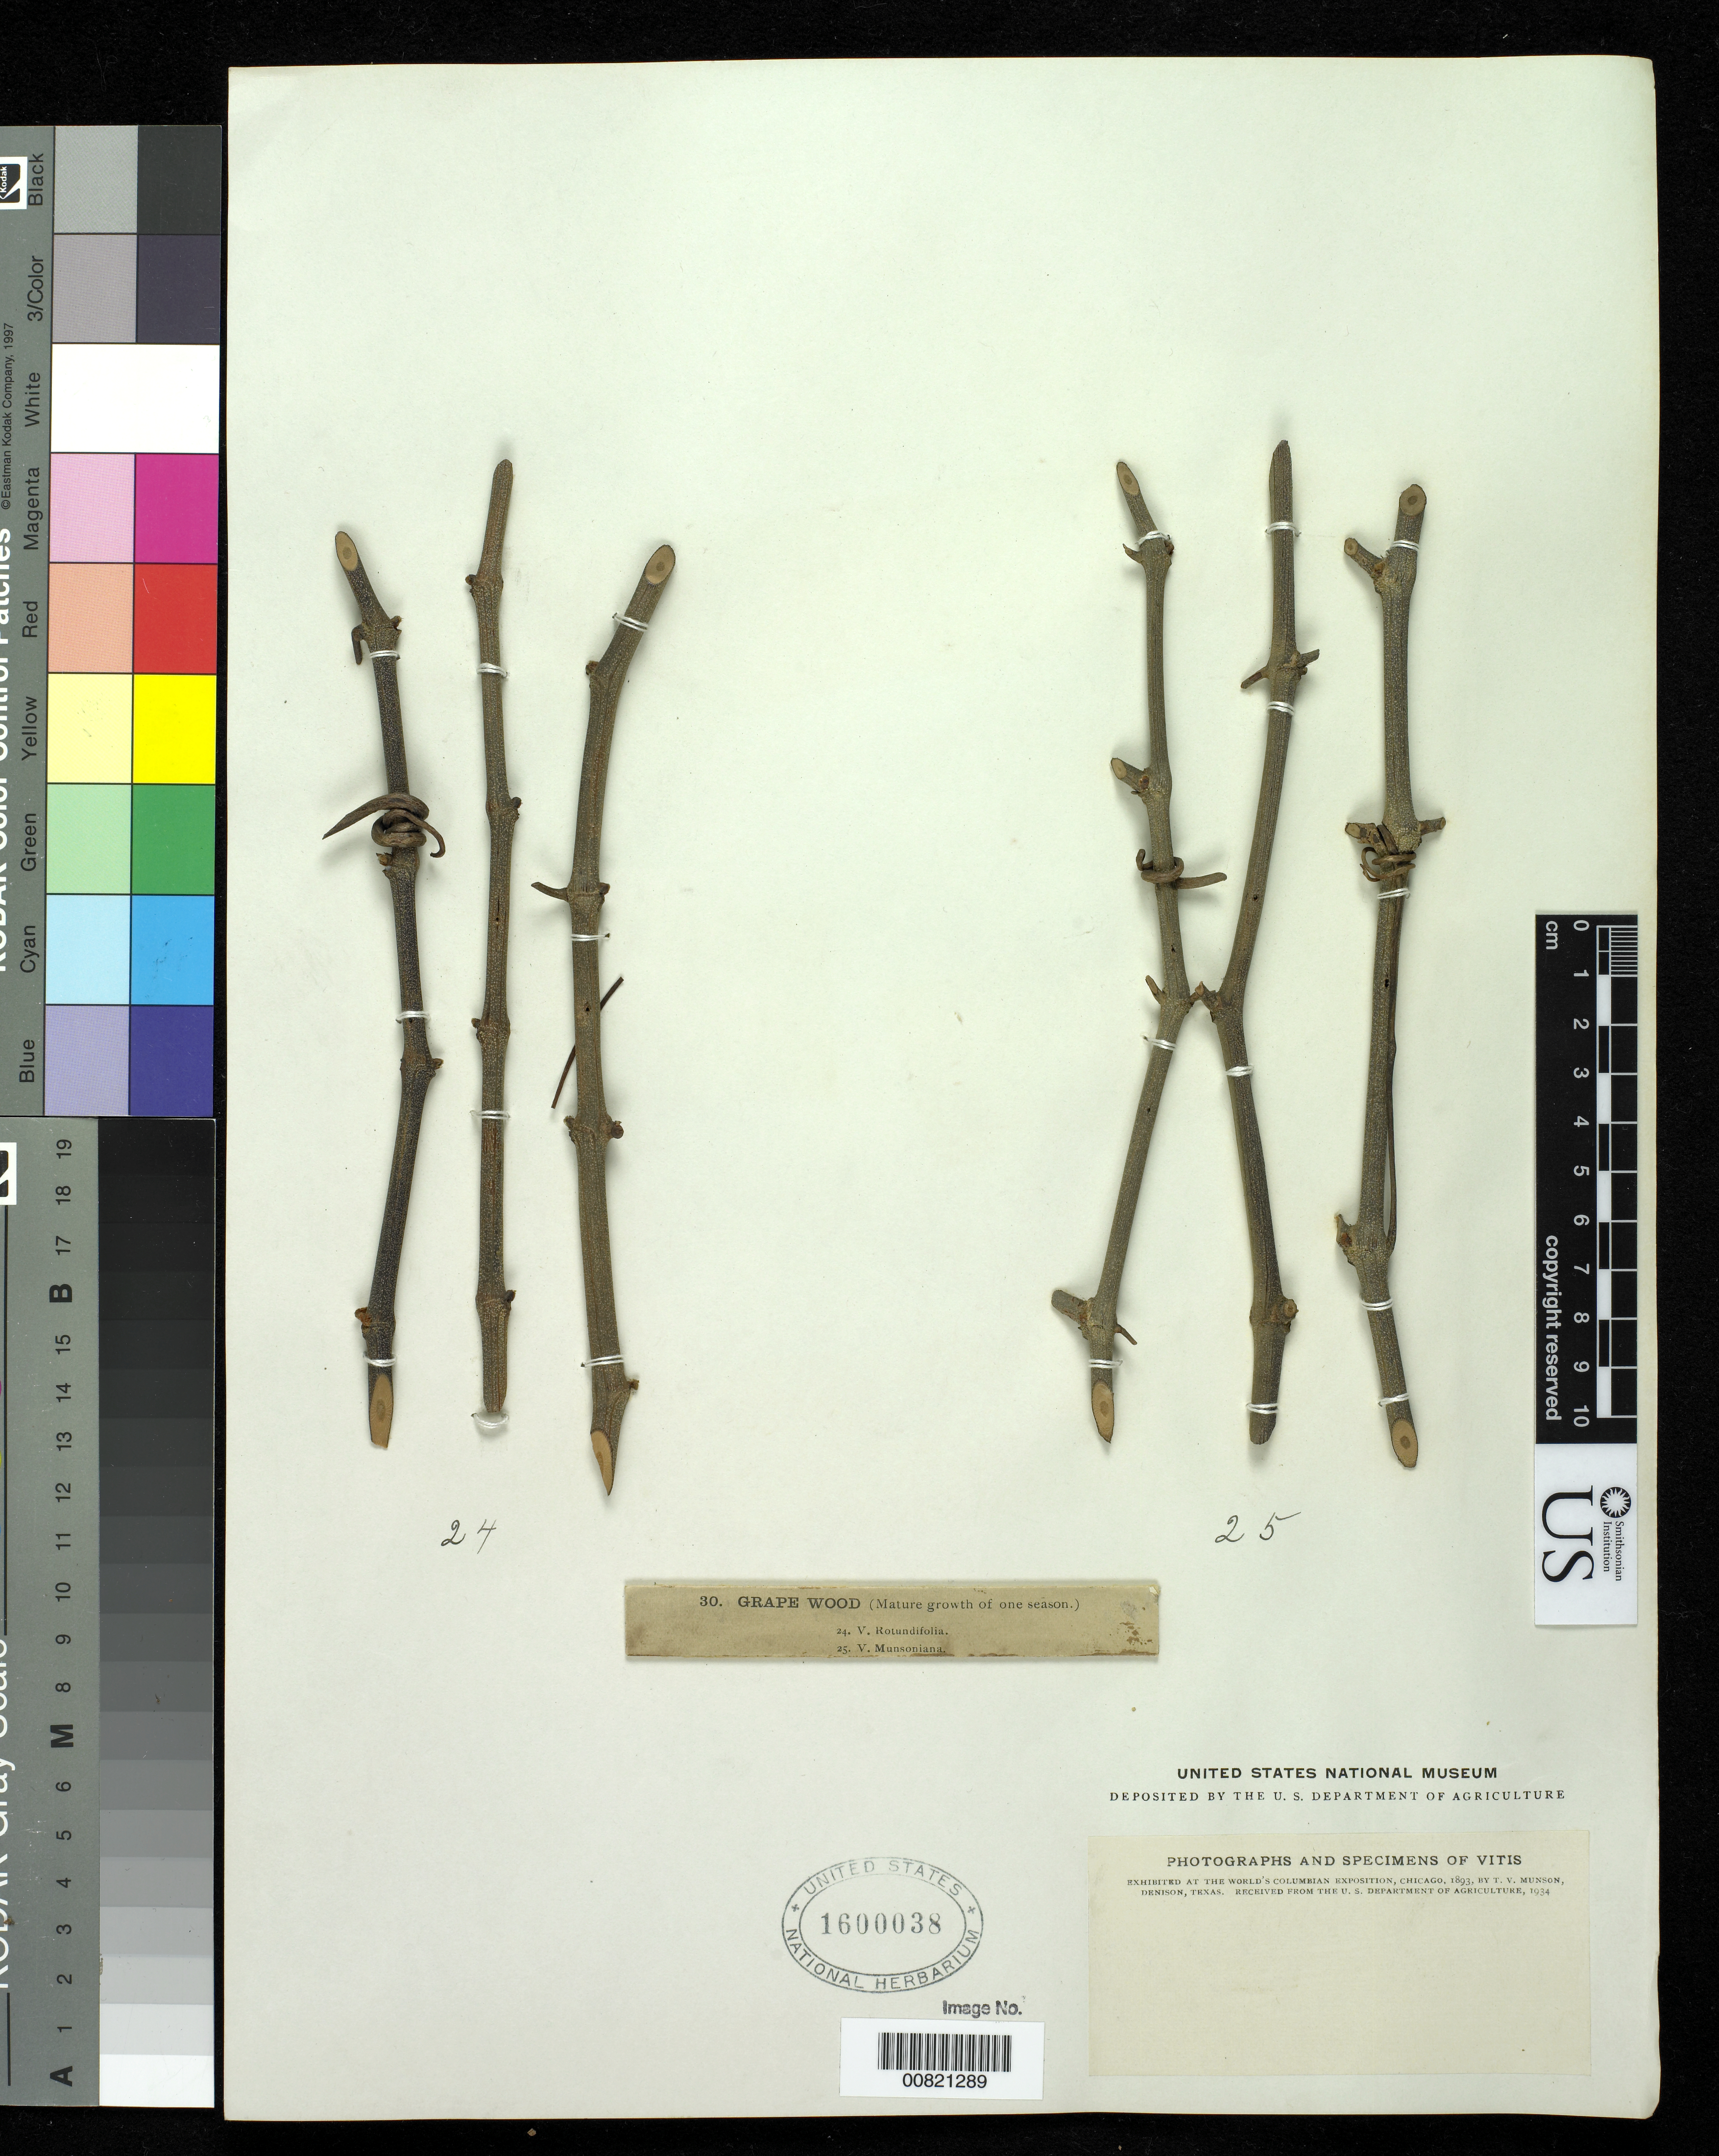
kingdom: Plantae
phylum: Tracheophyta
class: Magnoliopsida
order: Vitales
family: Vitaceae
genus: Vitis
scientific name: Vitis sp.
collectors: T. V. Munson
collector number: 30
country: United States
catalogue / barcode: US 1600038